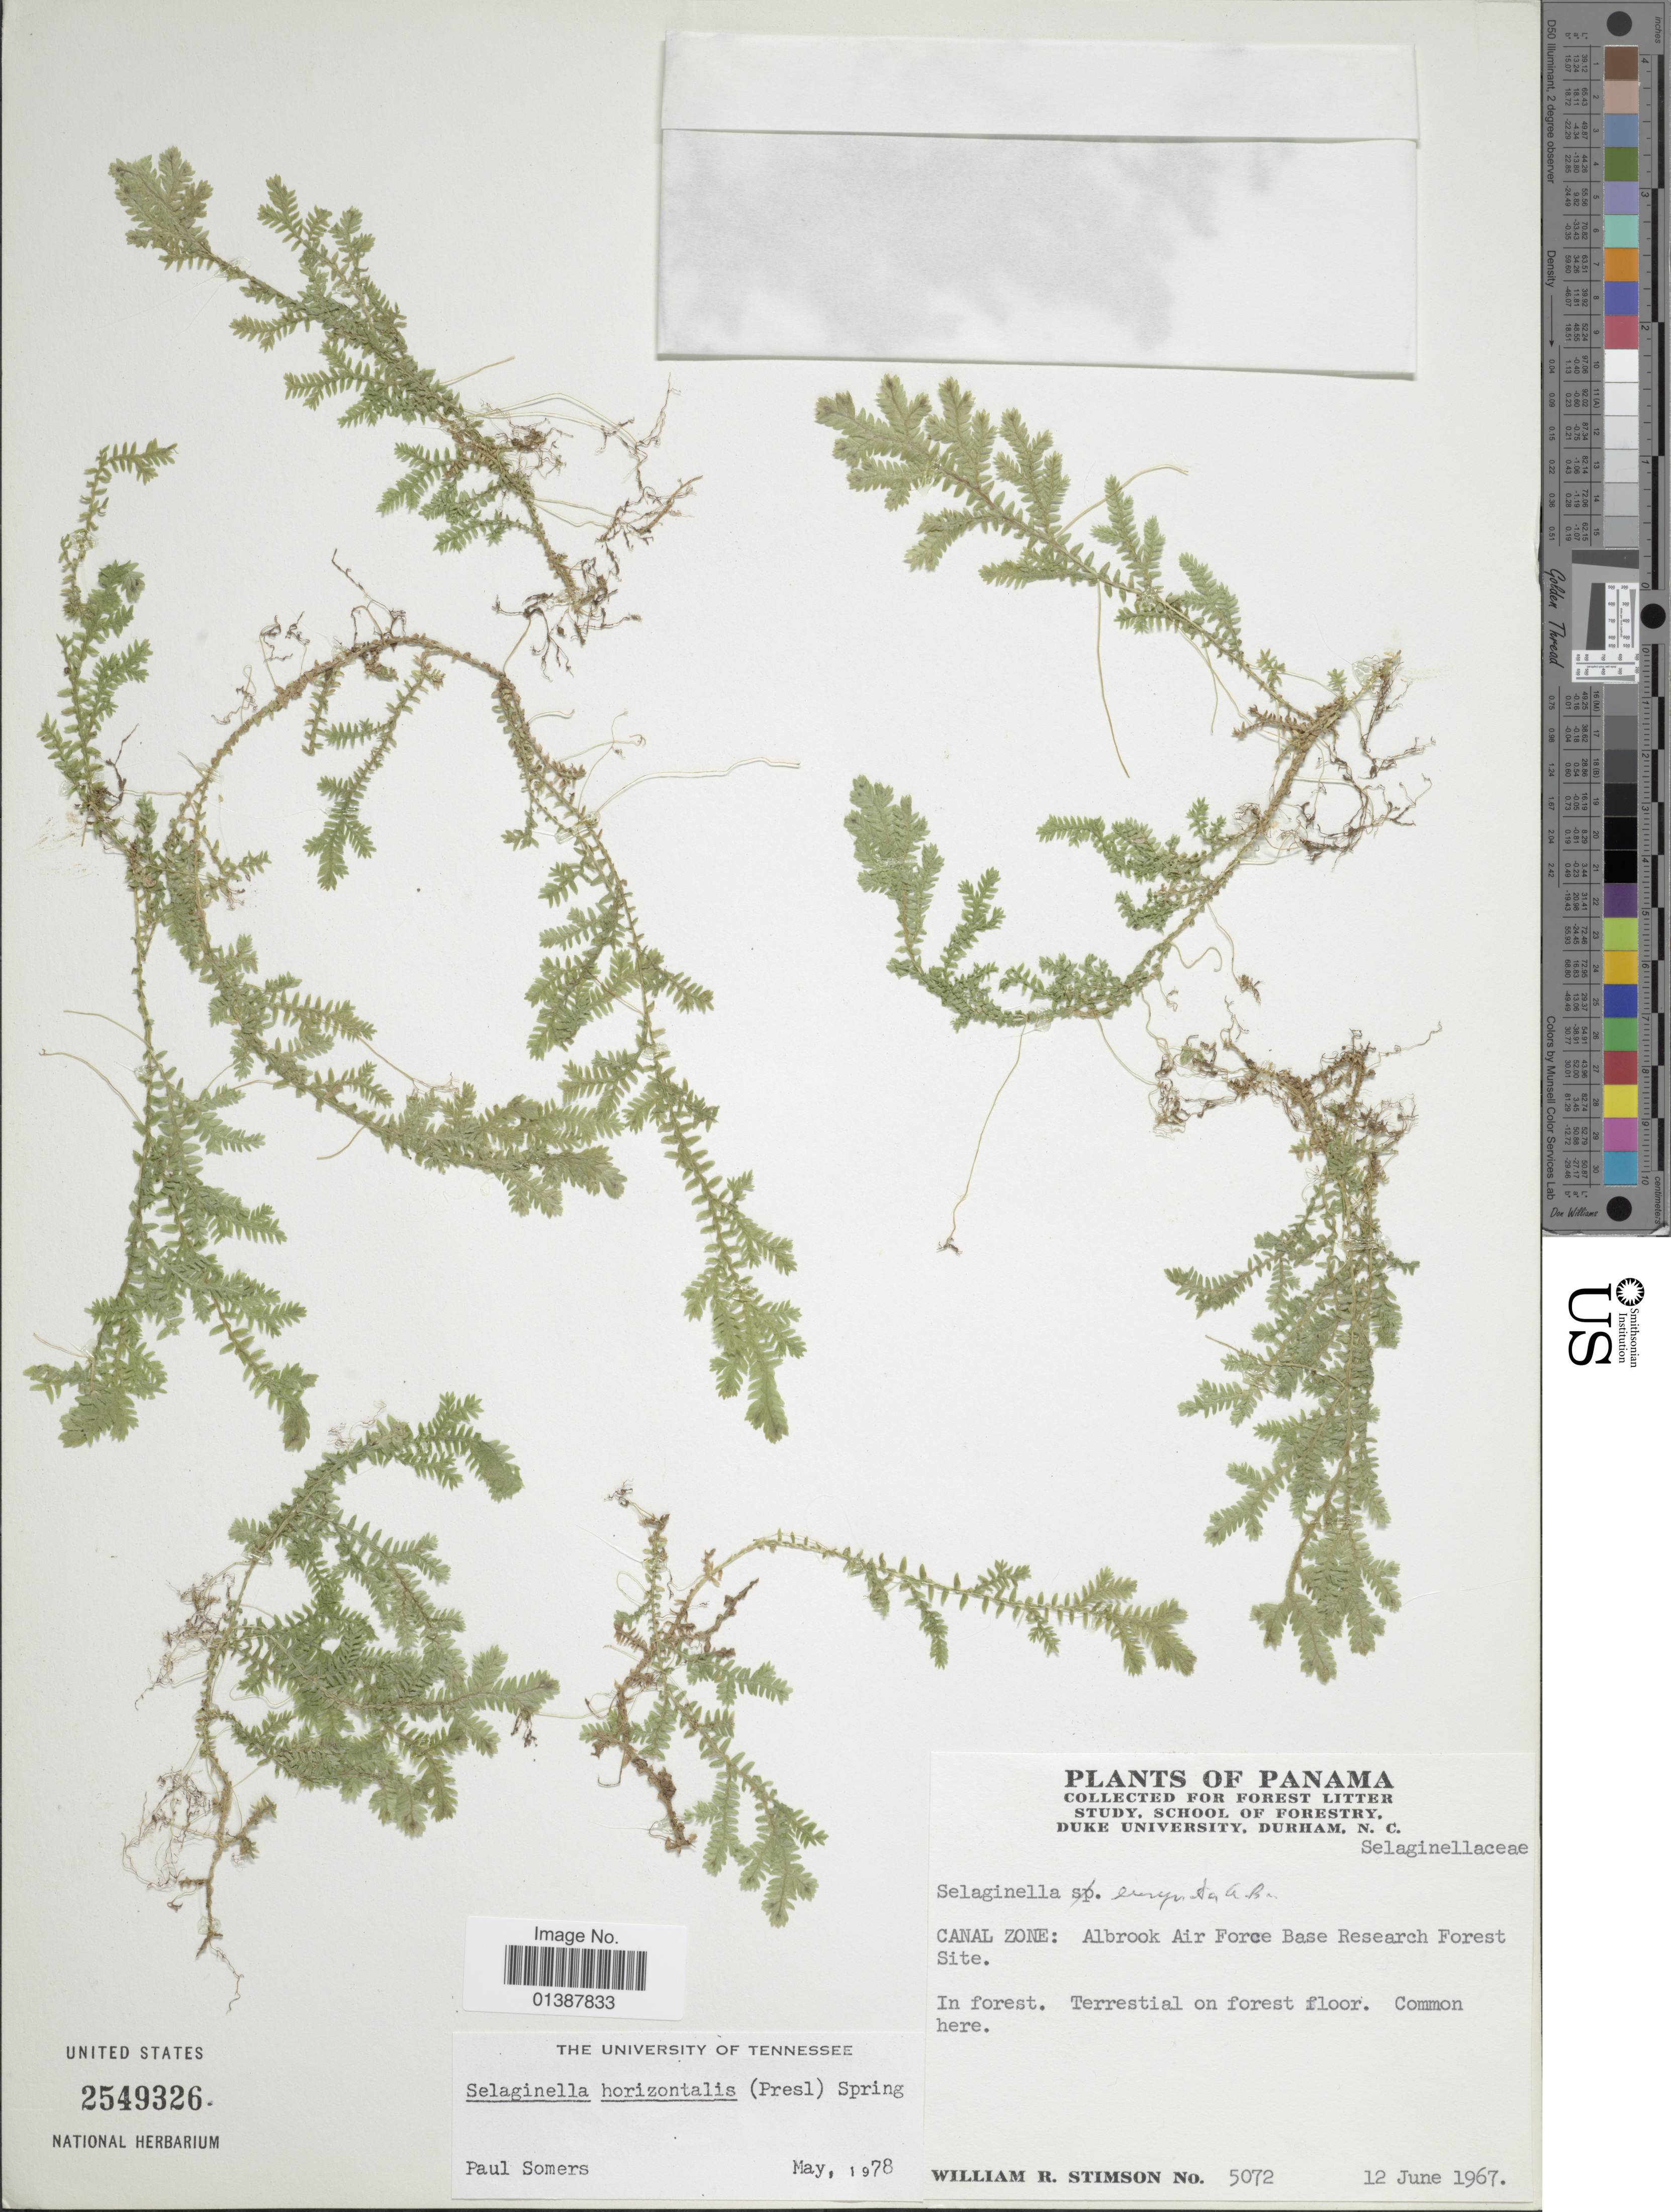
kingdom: Plantae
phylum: Tracheophyta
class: Lycopodiopsida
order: Selaginellales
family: Selaginellaceae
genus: Selaginella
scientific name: Selaginella horizontalis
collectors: W. R. Stimson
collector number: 5072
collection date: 1967-06-12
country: Panama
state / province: Colón / Panamá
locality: Canal Zone; Albrook Air force Base Research Forest Site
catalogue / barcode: US 2549326